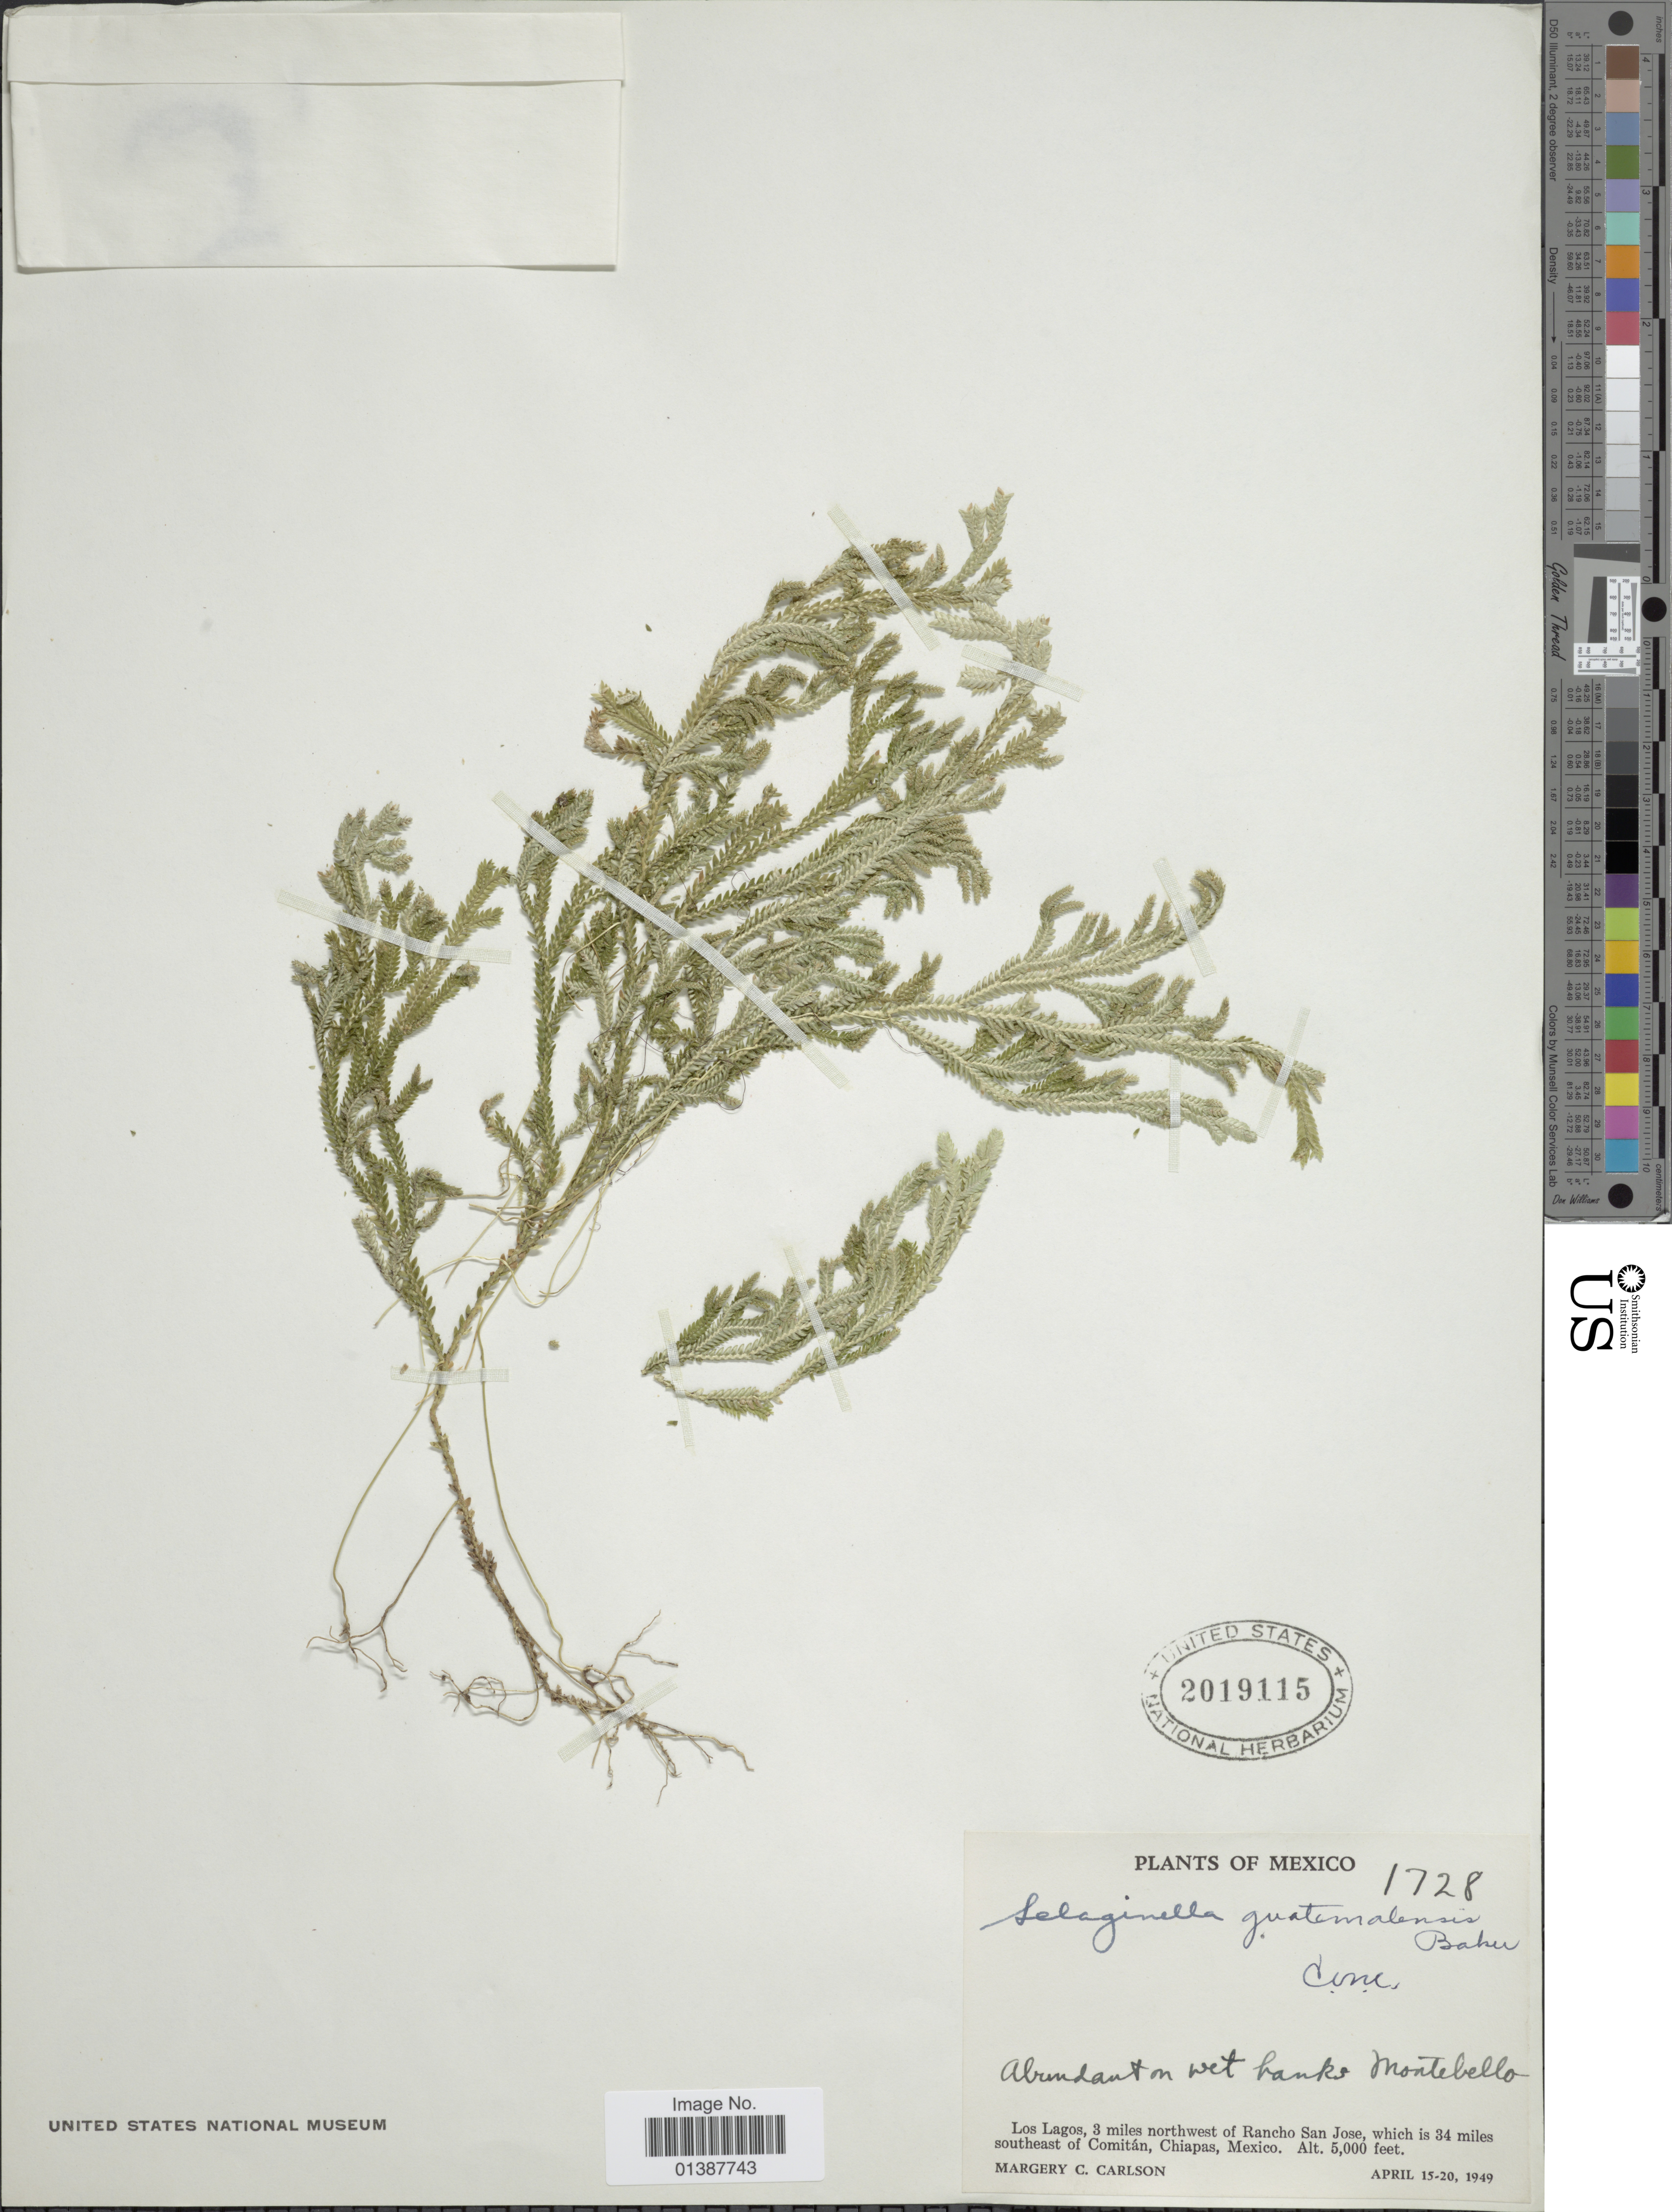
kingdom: Plantae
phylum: Tracheophyta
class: Lycopodiopsida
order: Selaginellales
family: Selaginellaceae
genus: Selaginella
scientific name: Selaginella guatemalensis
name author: Baker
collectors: M. C. Carlson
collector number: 1728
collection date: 1949-04-15/1949-04-20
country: Mexico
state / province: Chiapas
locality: Los Lagos, 3 miles northwest of Rancho San Jose, which is 34 miles southeast of Comitán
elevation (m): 1524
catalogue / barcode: US 2019115